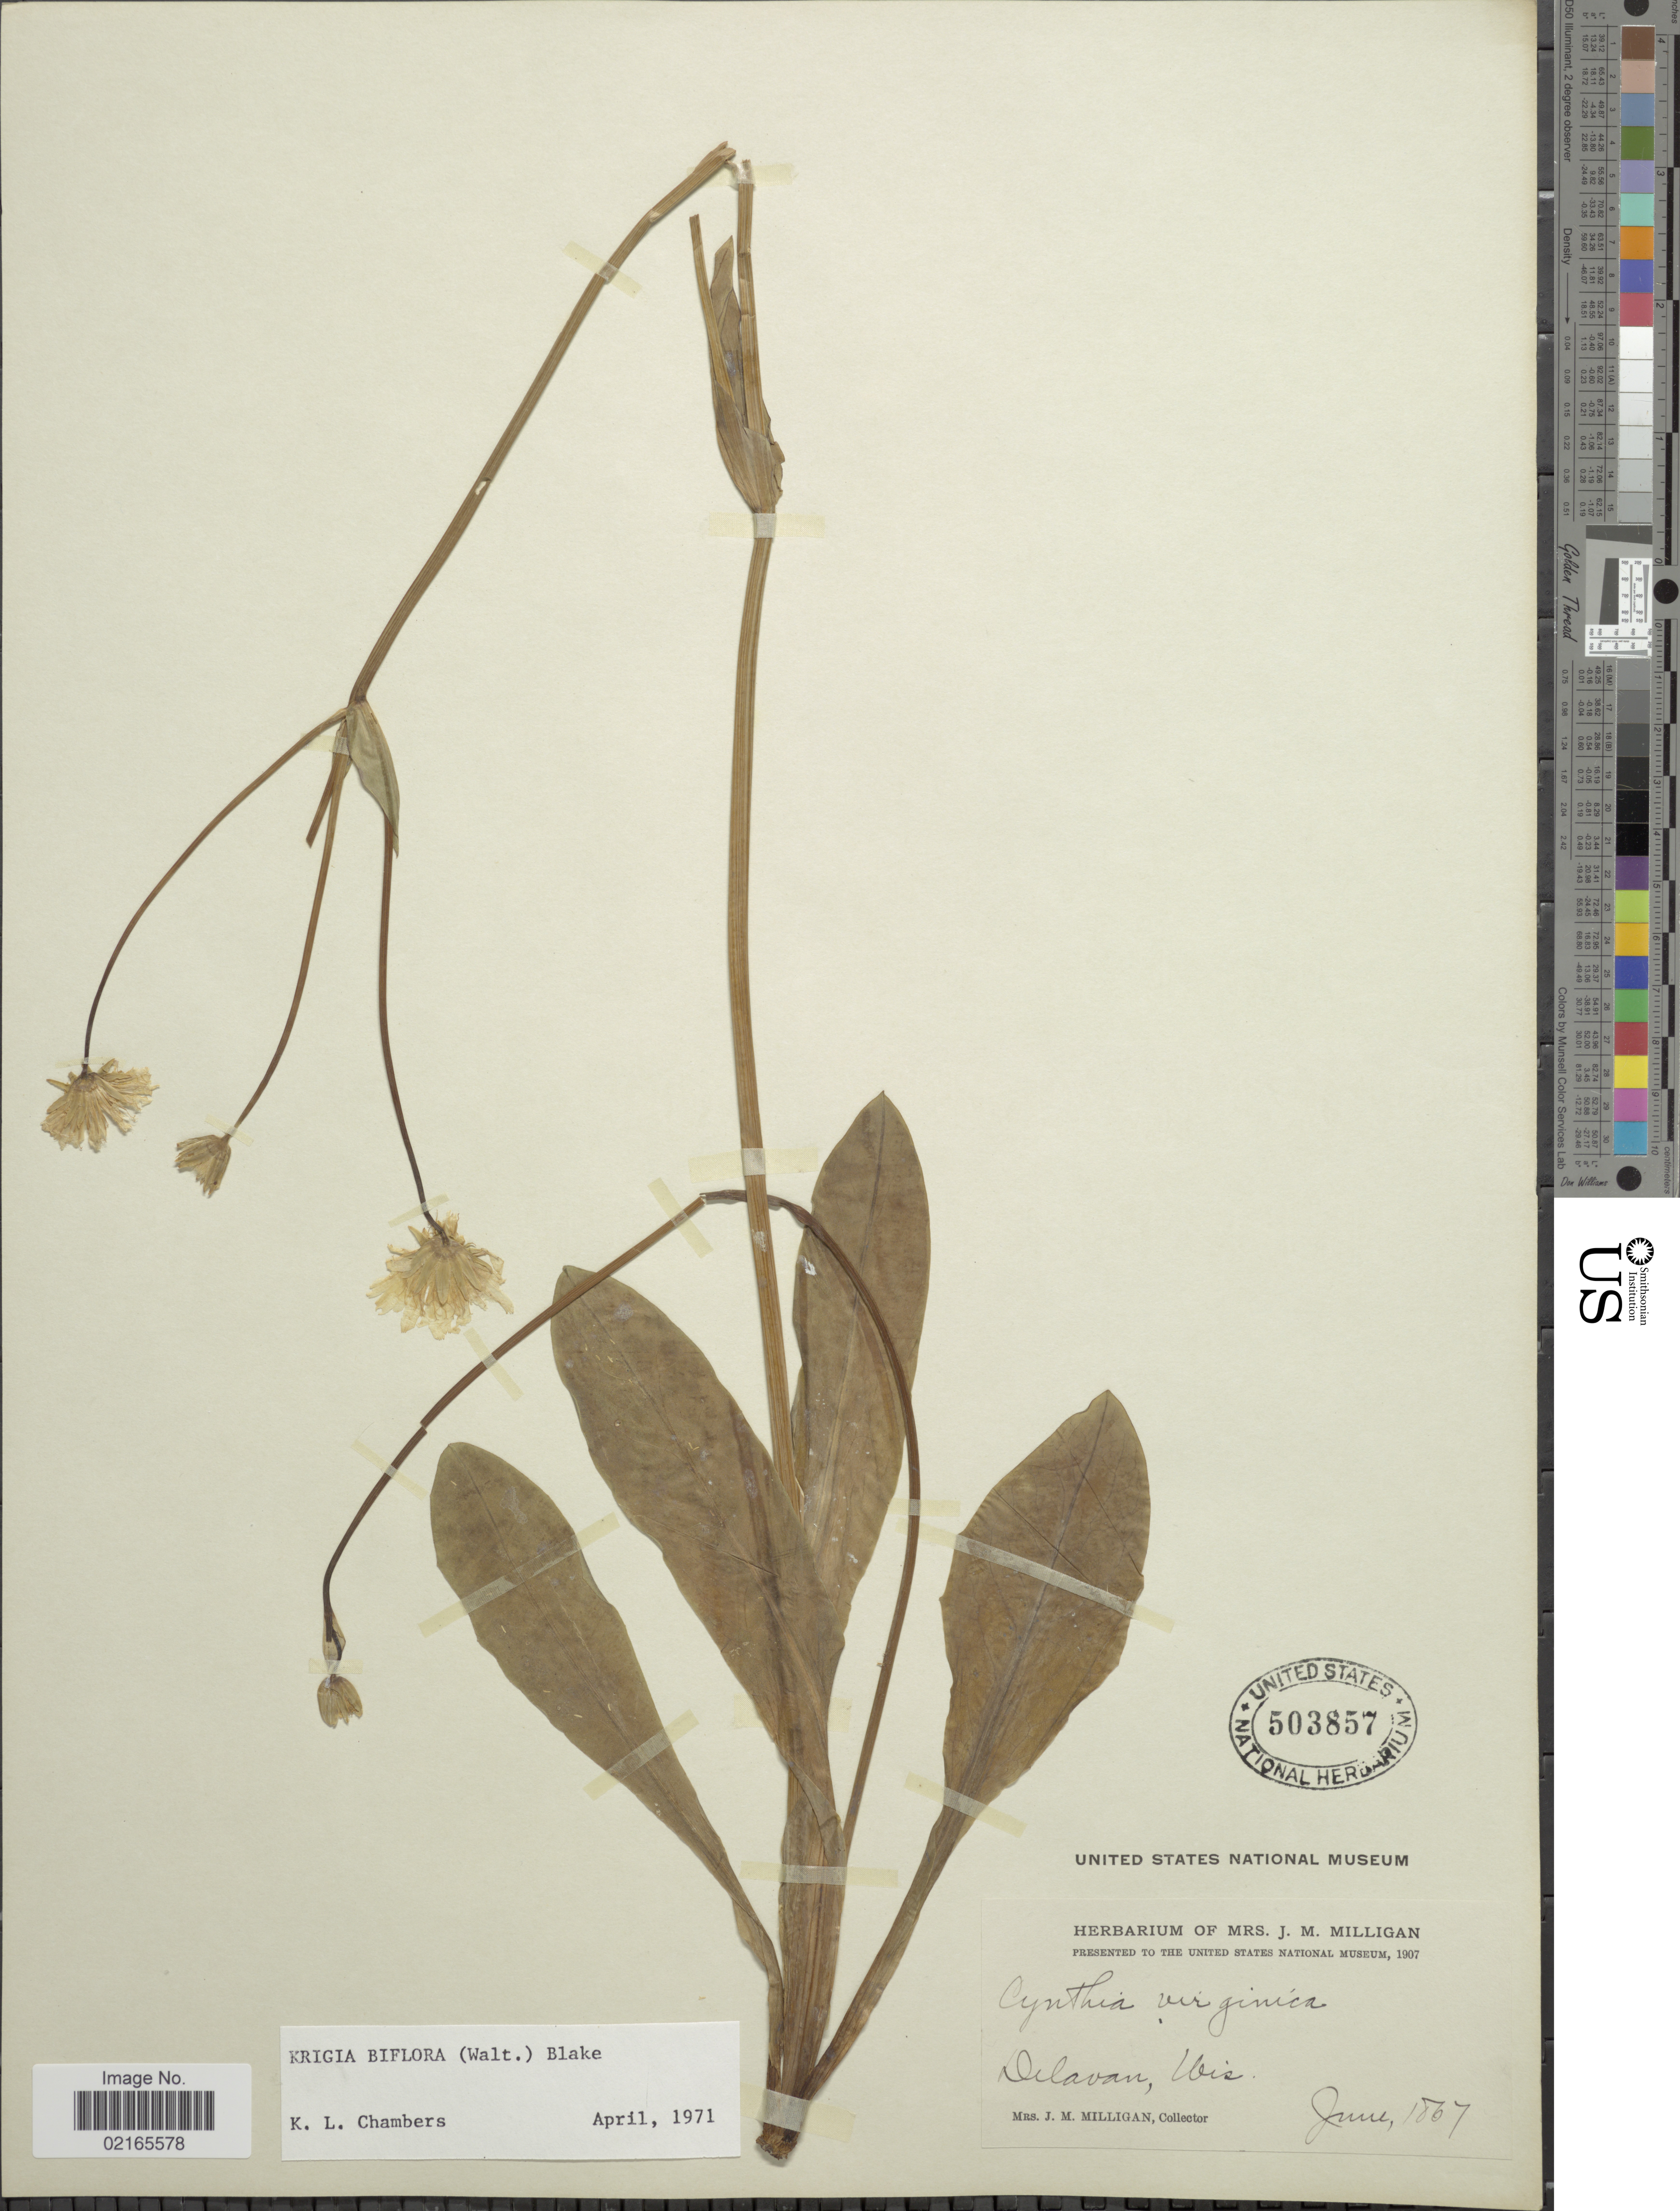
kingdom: Plantae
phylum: Tracheophyta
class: Magnoliopsida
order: Asterales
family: Asteraceae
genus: Krigia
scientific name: Krigia biflora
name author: (Walter) S.F. Blake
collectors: J. Milligan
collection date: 1867-06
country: United States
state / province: Wisconsin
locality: Delevan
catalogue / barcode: US 503857